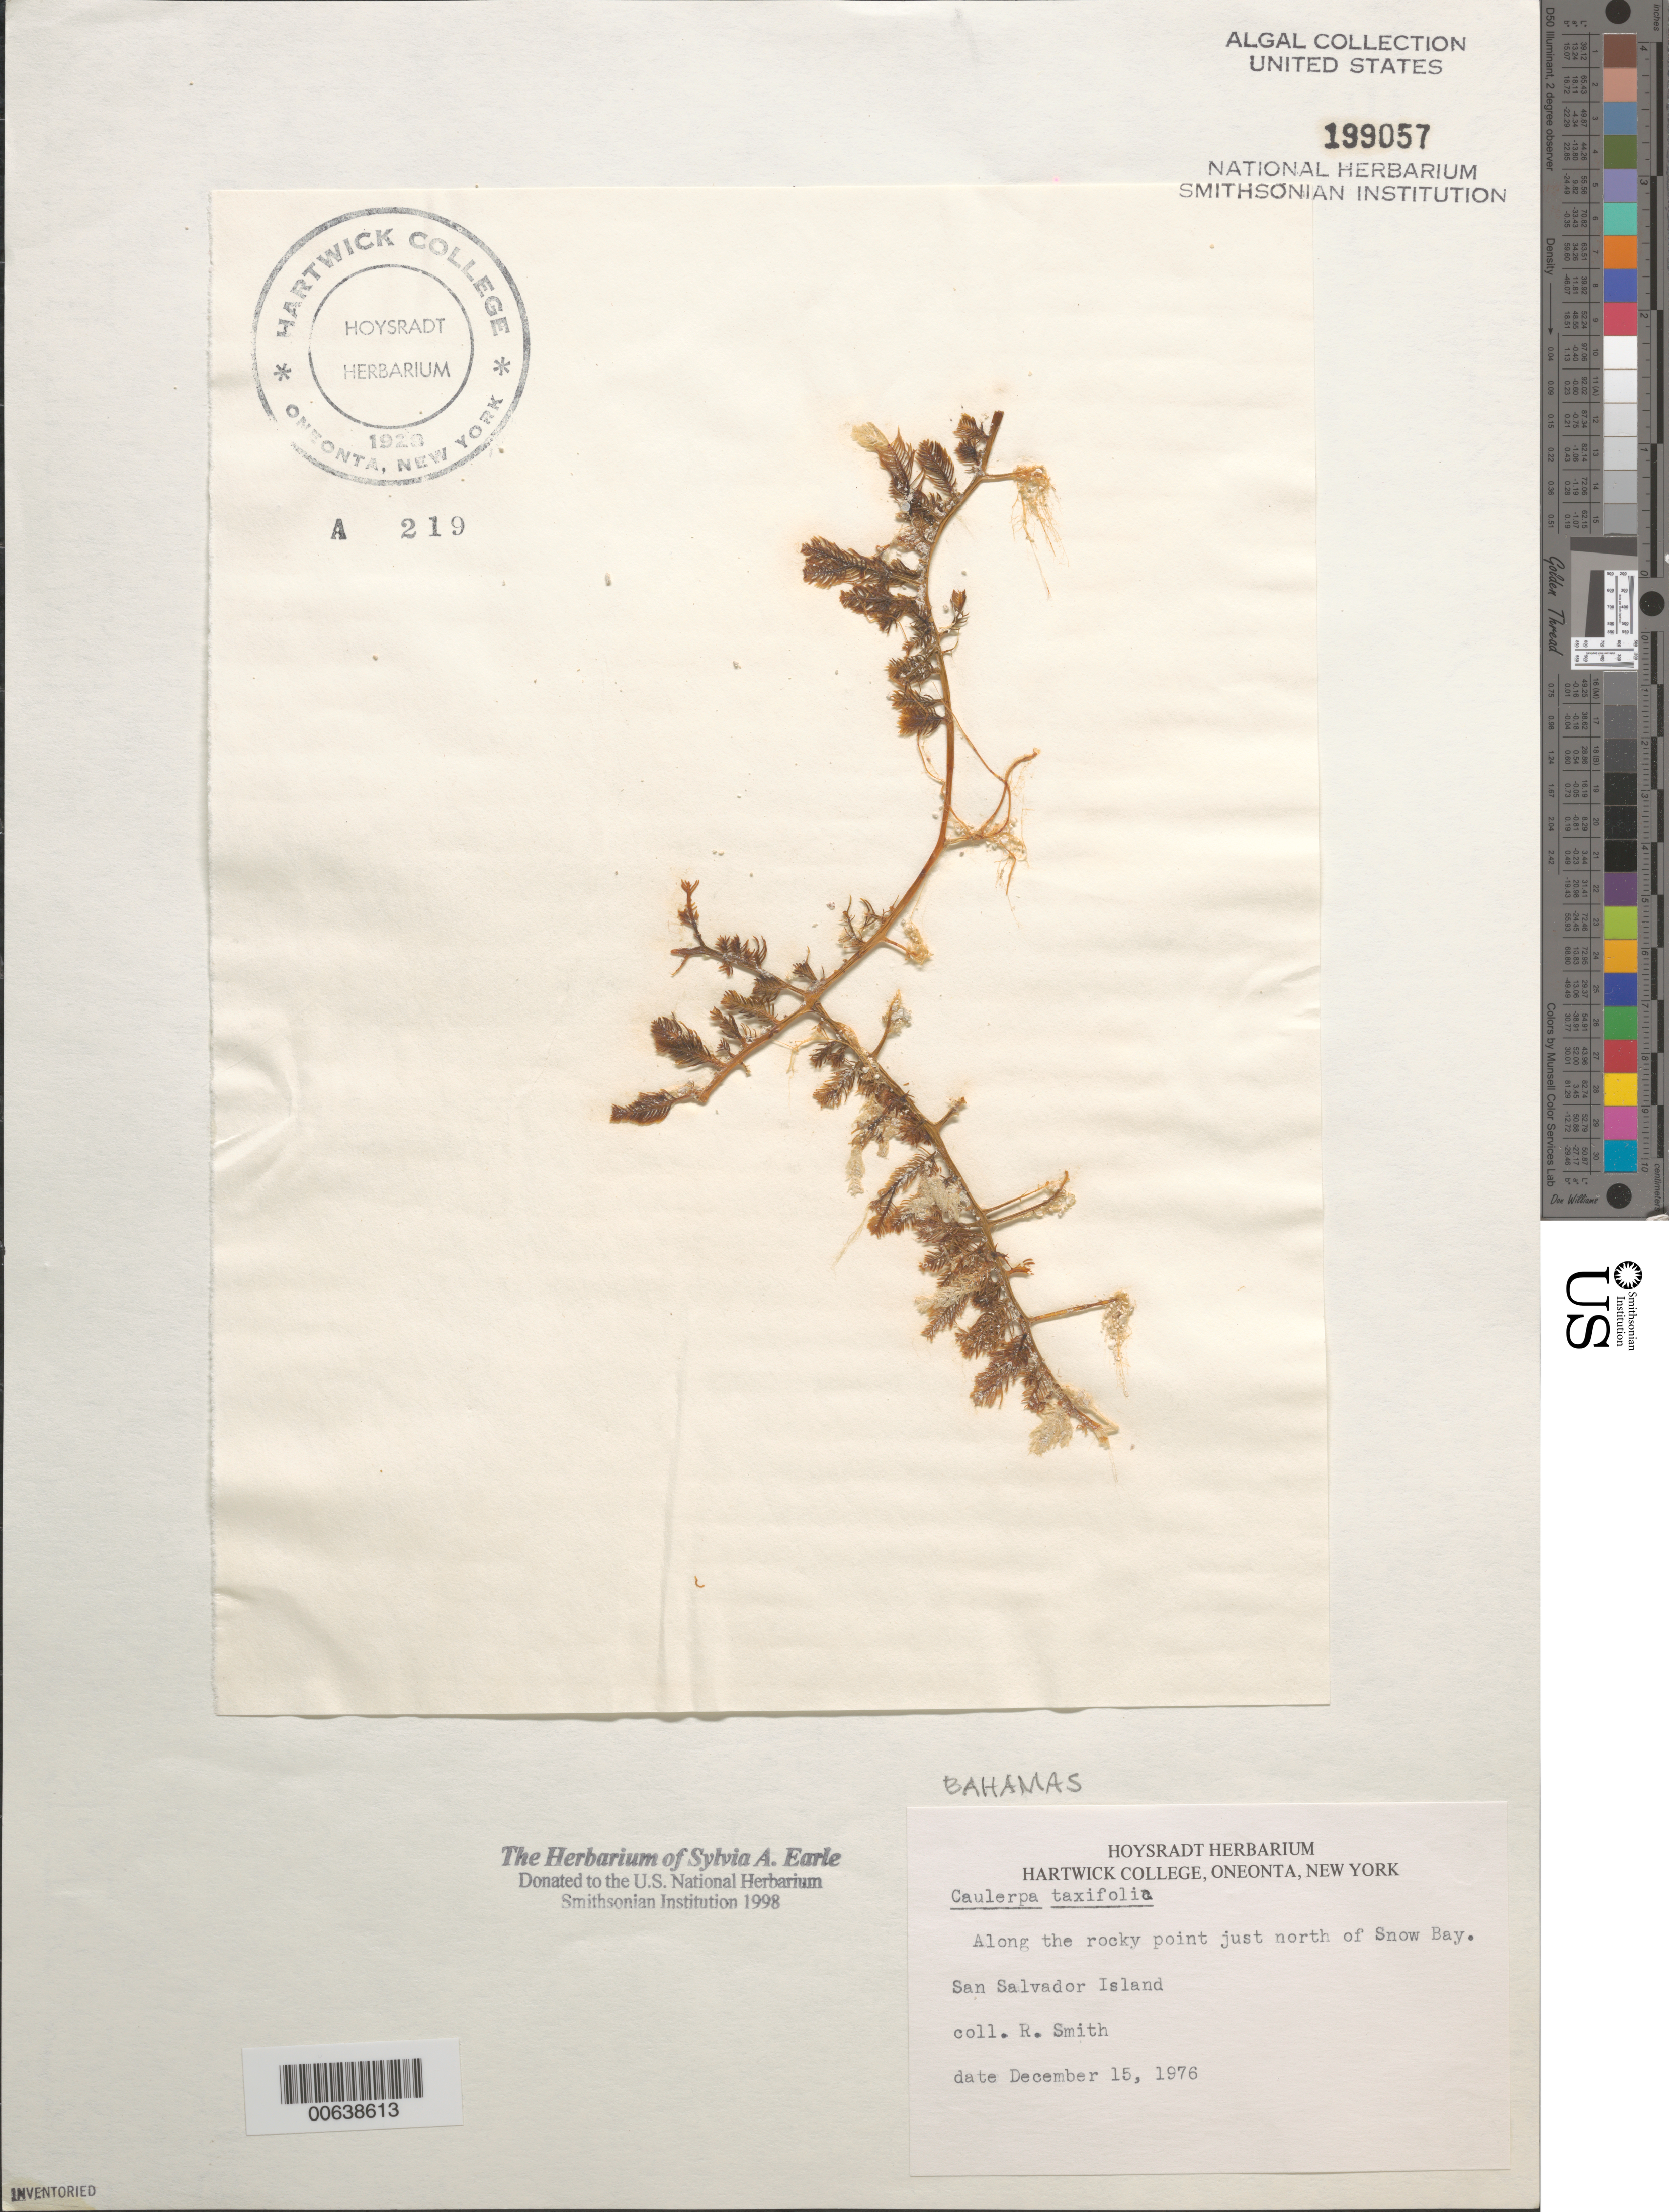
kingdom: Plantae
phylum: Chlorophyta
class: Ulvophyceae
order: Bryopsidales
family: Caulerpaceae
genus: Caulerpa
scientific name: Caulerpa taxifolia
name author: (M. Vahl) C. Agardh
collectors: R. Smith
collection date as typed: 15 Dec 1976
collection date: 1976-12-15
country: Bahamas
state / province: San Salvador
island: San Salvador Island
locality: Rocky point just north of Snow Bay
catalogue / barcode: US 199057